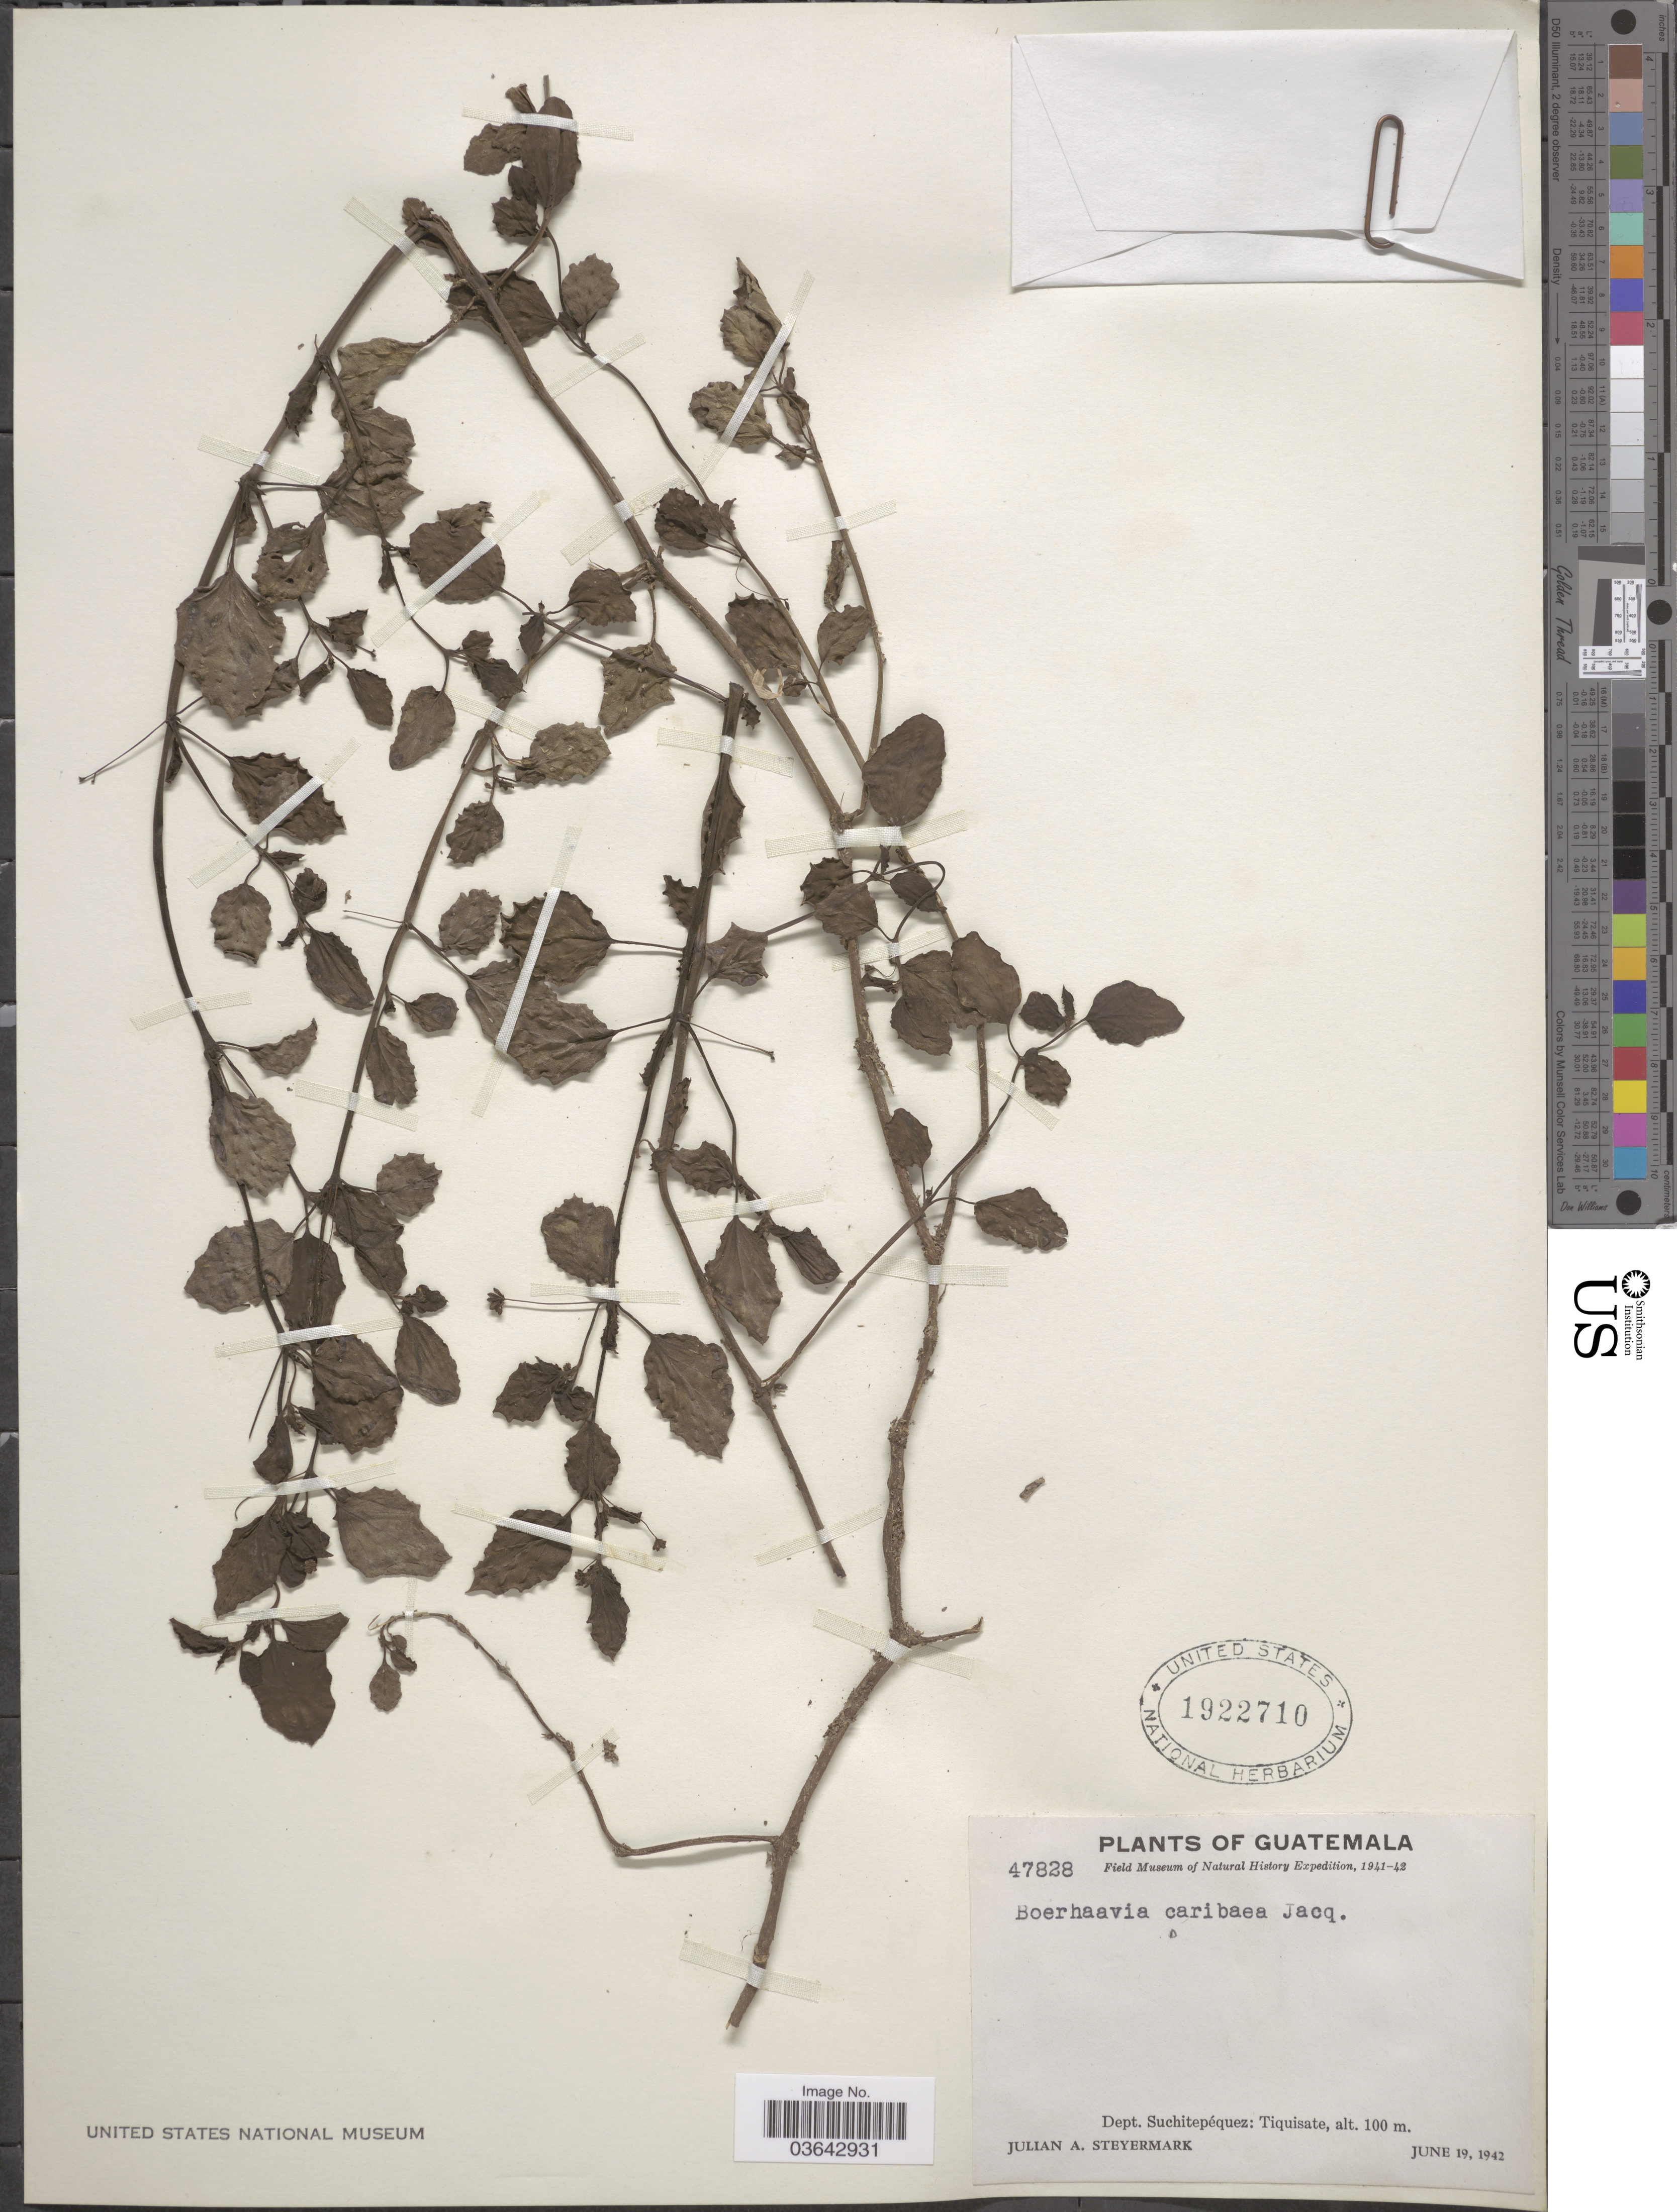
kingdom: Plantae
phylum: Tracheophyta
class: Magnoliopsida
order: Caryophyllales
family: Nyctaginaceae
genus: Boerhavia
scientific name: Boerhavia caribaea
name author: Jacq.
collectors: J. Steyermark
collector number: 47828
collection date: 1942-06-19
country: Guatemala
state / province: Suchitepéquez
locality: Dept. Suchitepéquez: Tiquisate.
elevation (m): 100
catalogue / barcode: US 1922710